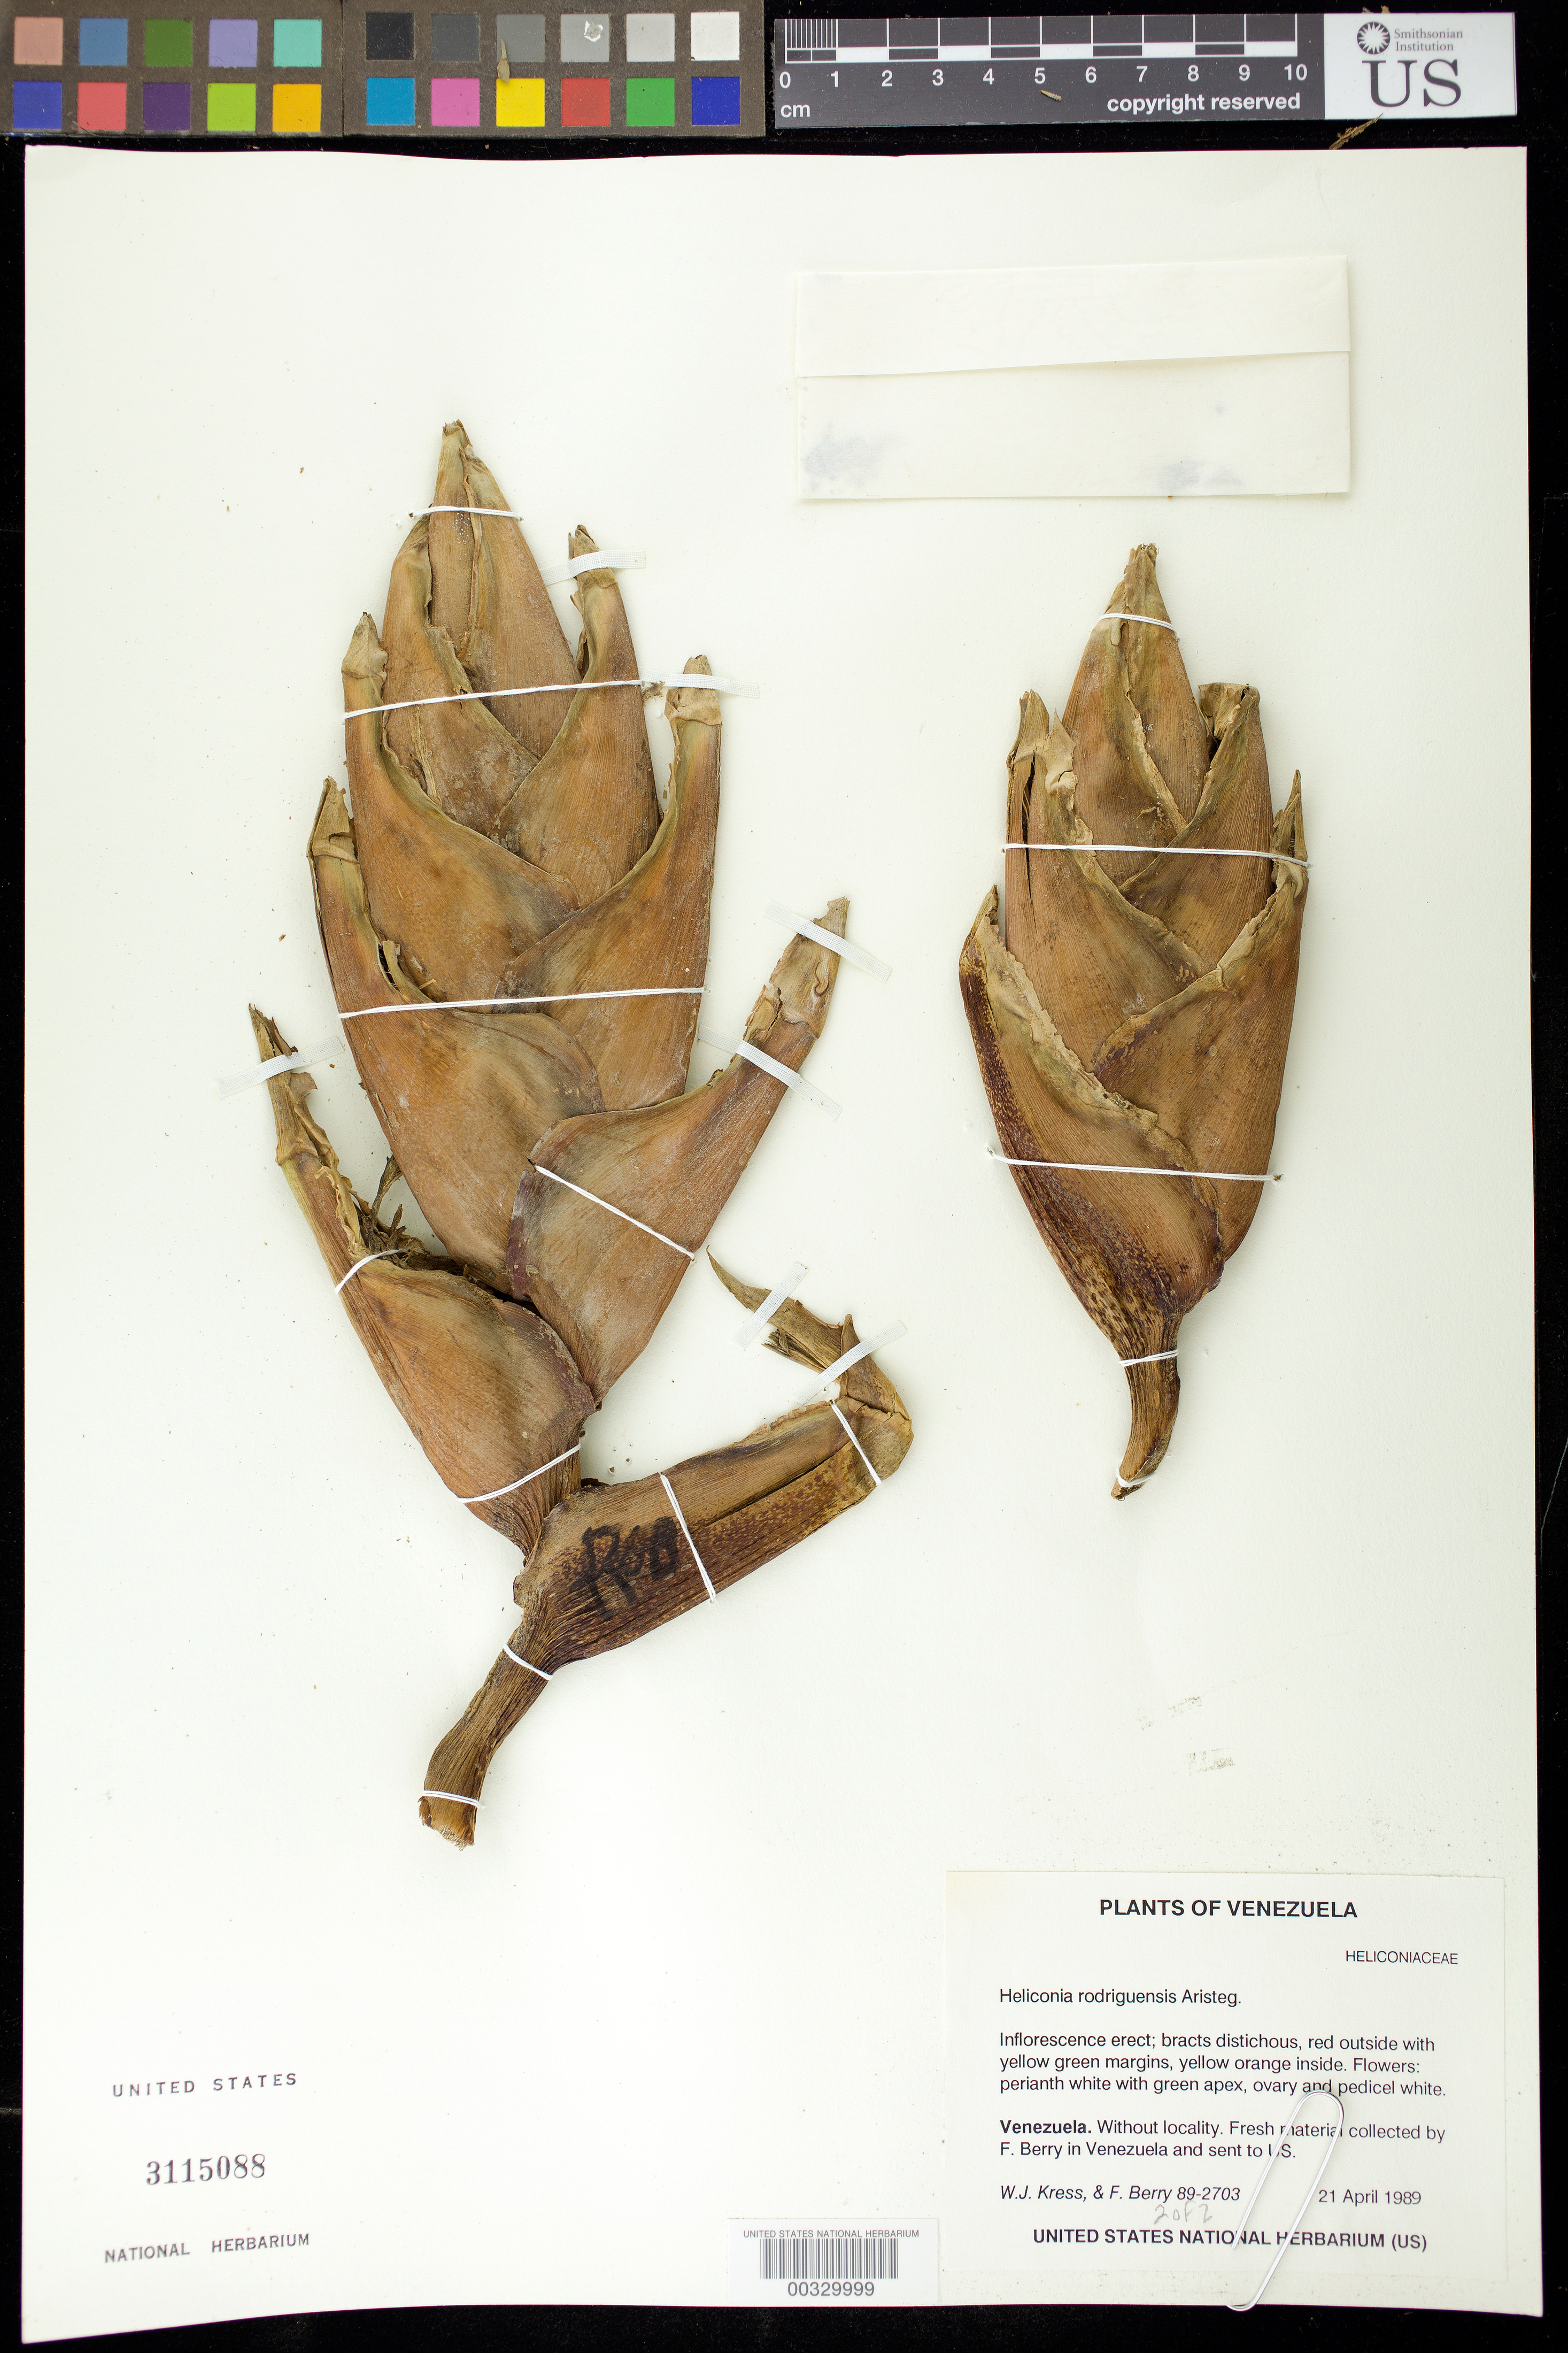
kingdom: Plantae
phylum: Tracheophyta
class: Liliopsida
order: Zingiberales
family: Heliconiaceae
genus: Heliconia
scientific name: Heliconia rodriguensis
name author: Aristeg.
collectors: W. J. Kress & F. Berry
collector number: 89-2703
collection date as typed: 21 Apr 1989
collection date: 1989-04-21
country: Venezuela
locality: Without locality, fresh material collected by F. Berry in Venezuela and sent to US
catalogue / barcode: US 3115088